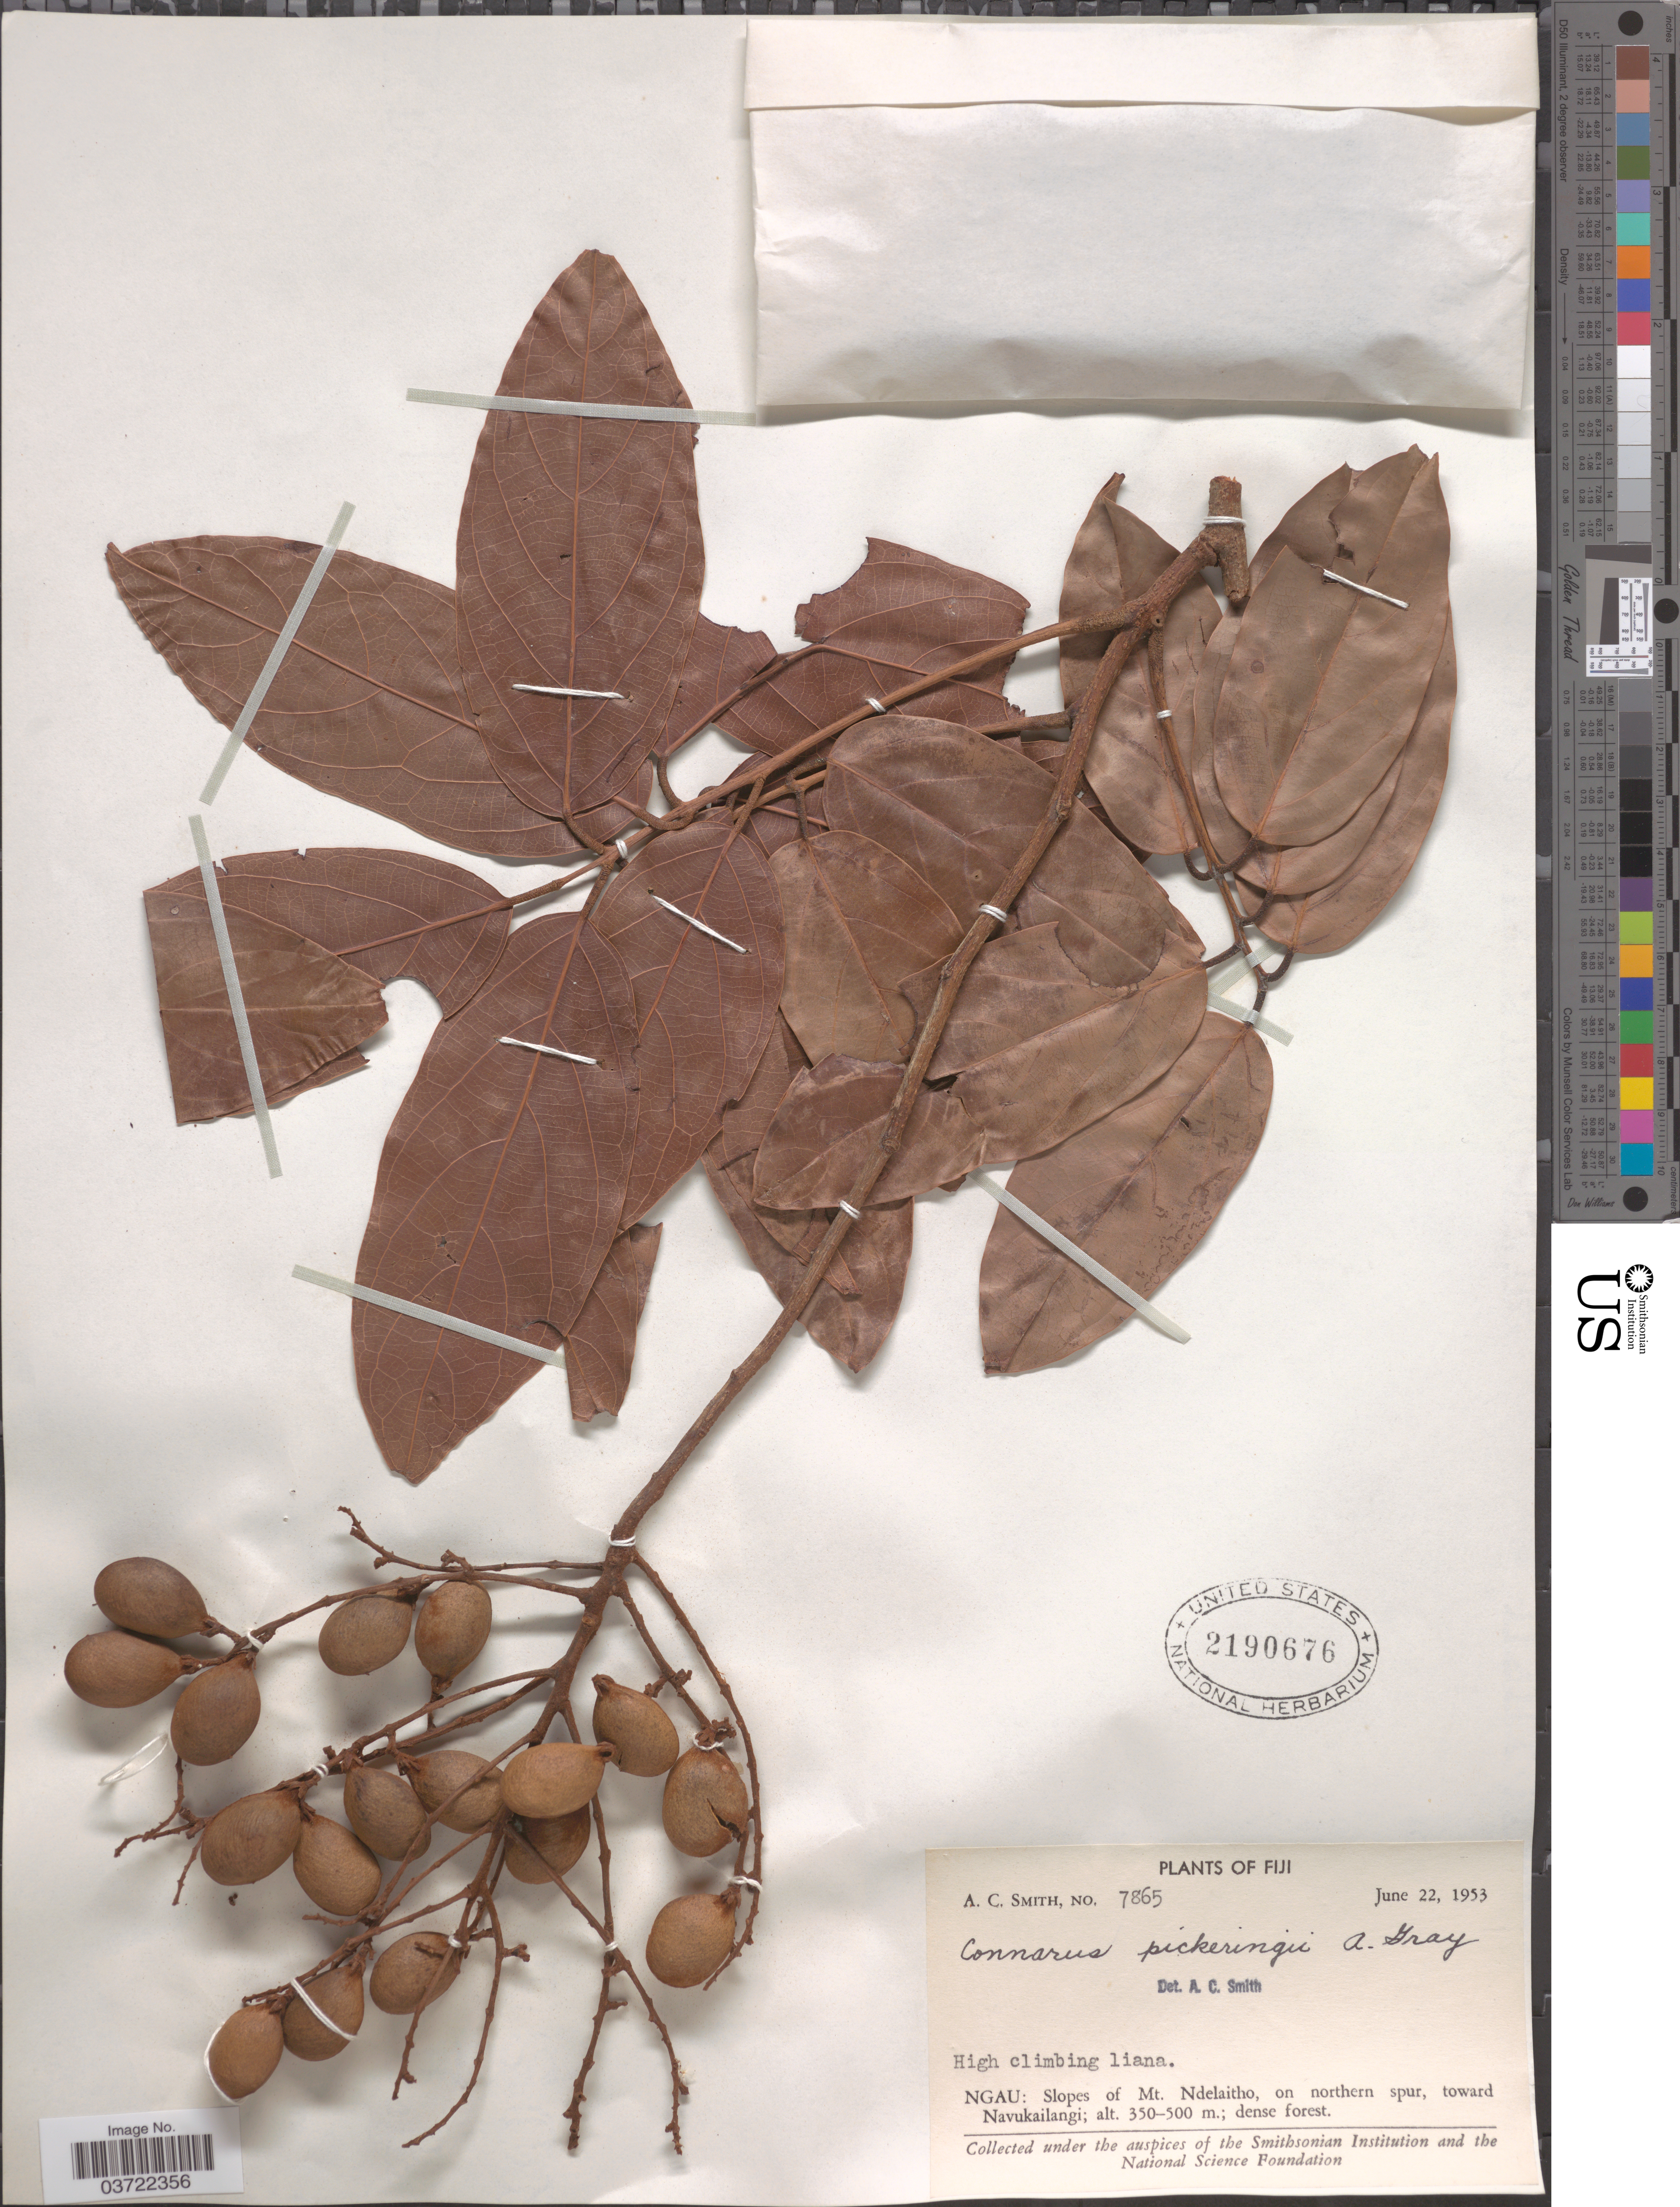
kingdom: Plantae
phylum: Tracheophyta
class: Magnoliopsida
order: Oxalidales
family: Connaraceae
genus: Connarus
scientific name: Connarus pickeringii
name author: A. Gray in Wilkes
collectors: A. C. Smith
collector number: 7865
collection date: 1953-06-22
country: Fiji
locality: Ngau: Slopes of Mt. Ndelaitho, on northern spur, toward Navukailangi.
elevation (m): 350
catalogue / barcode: US 2190676